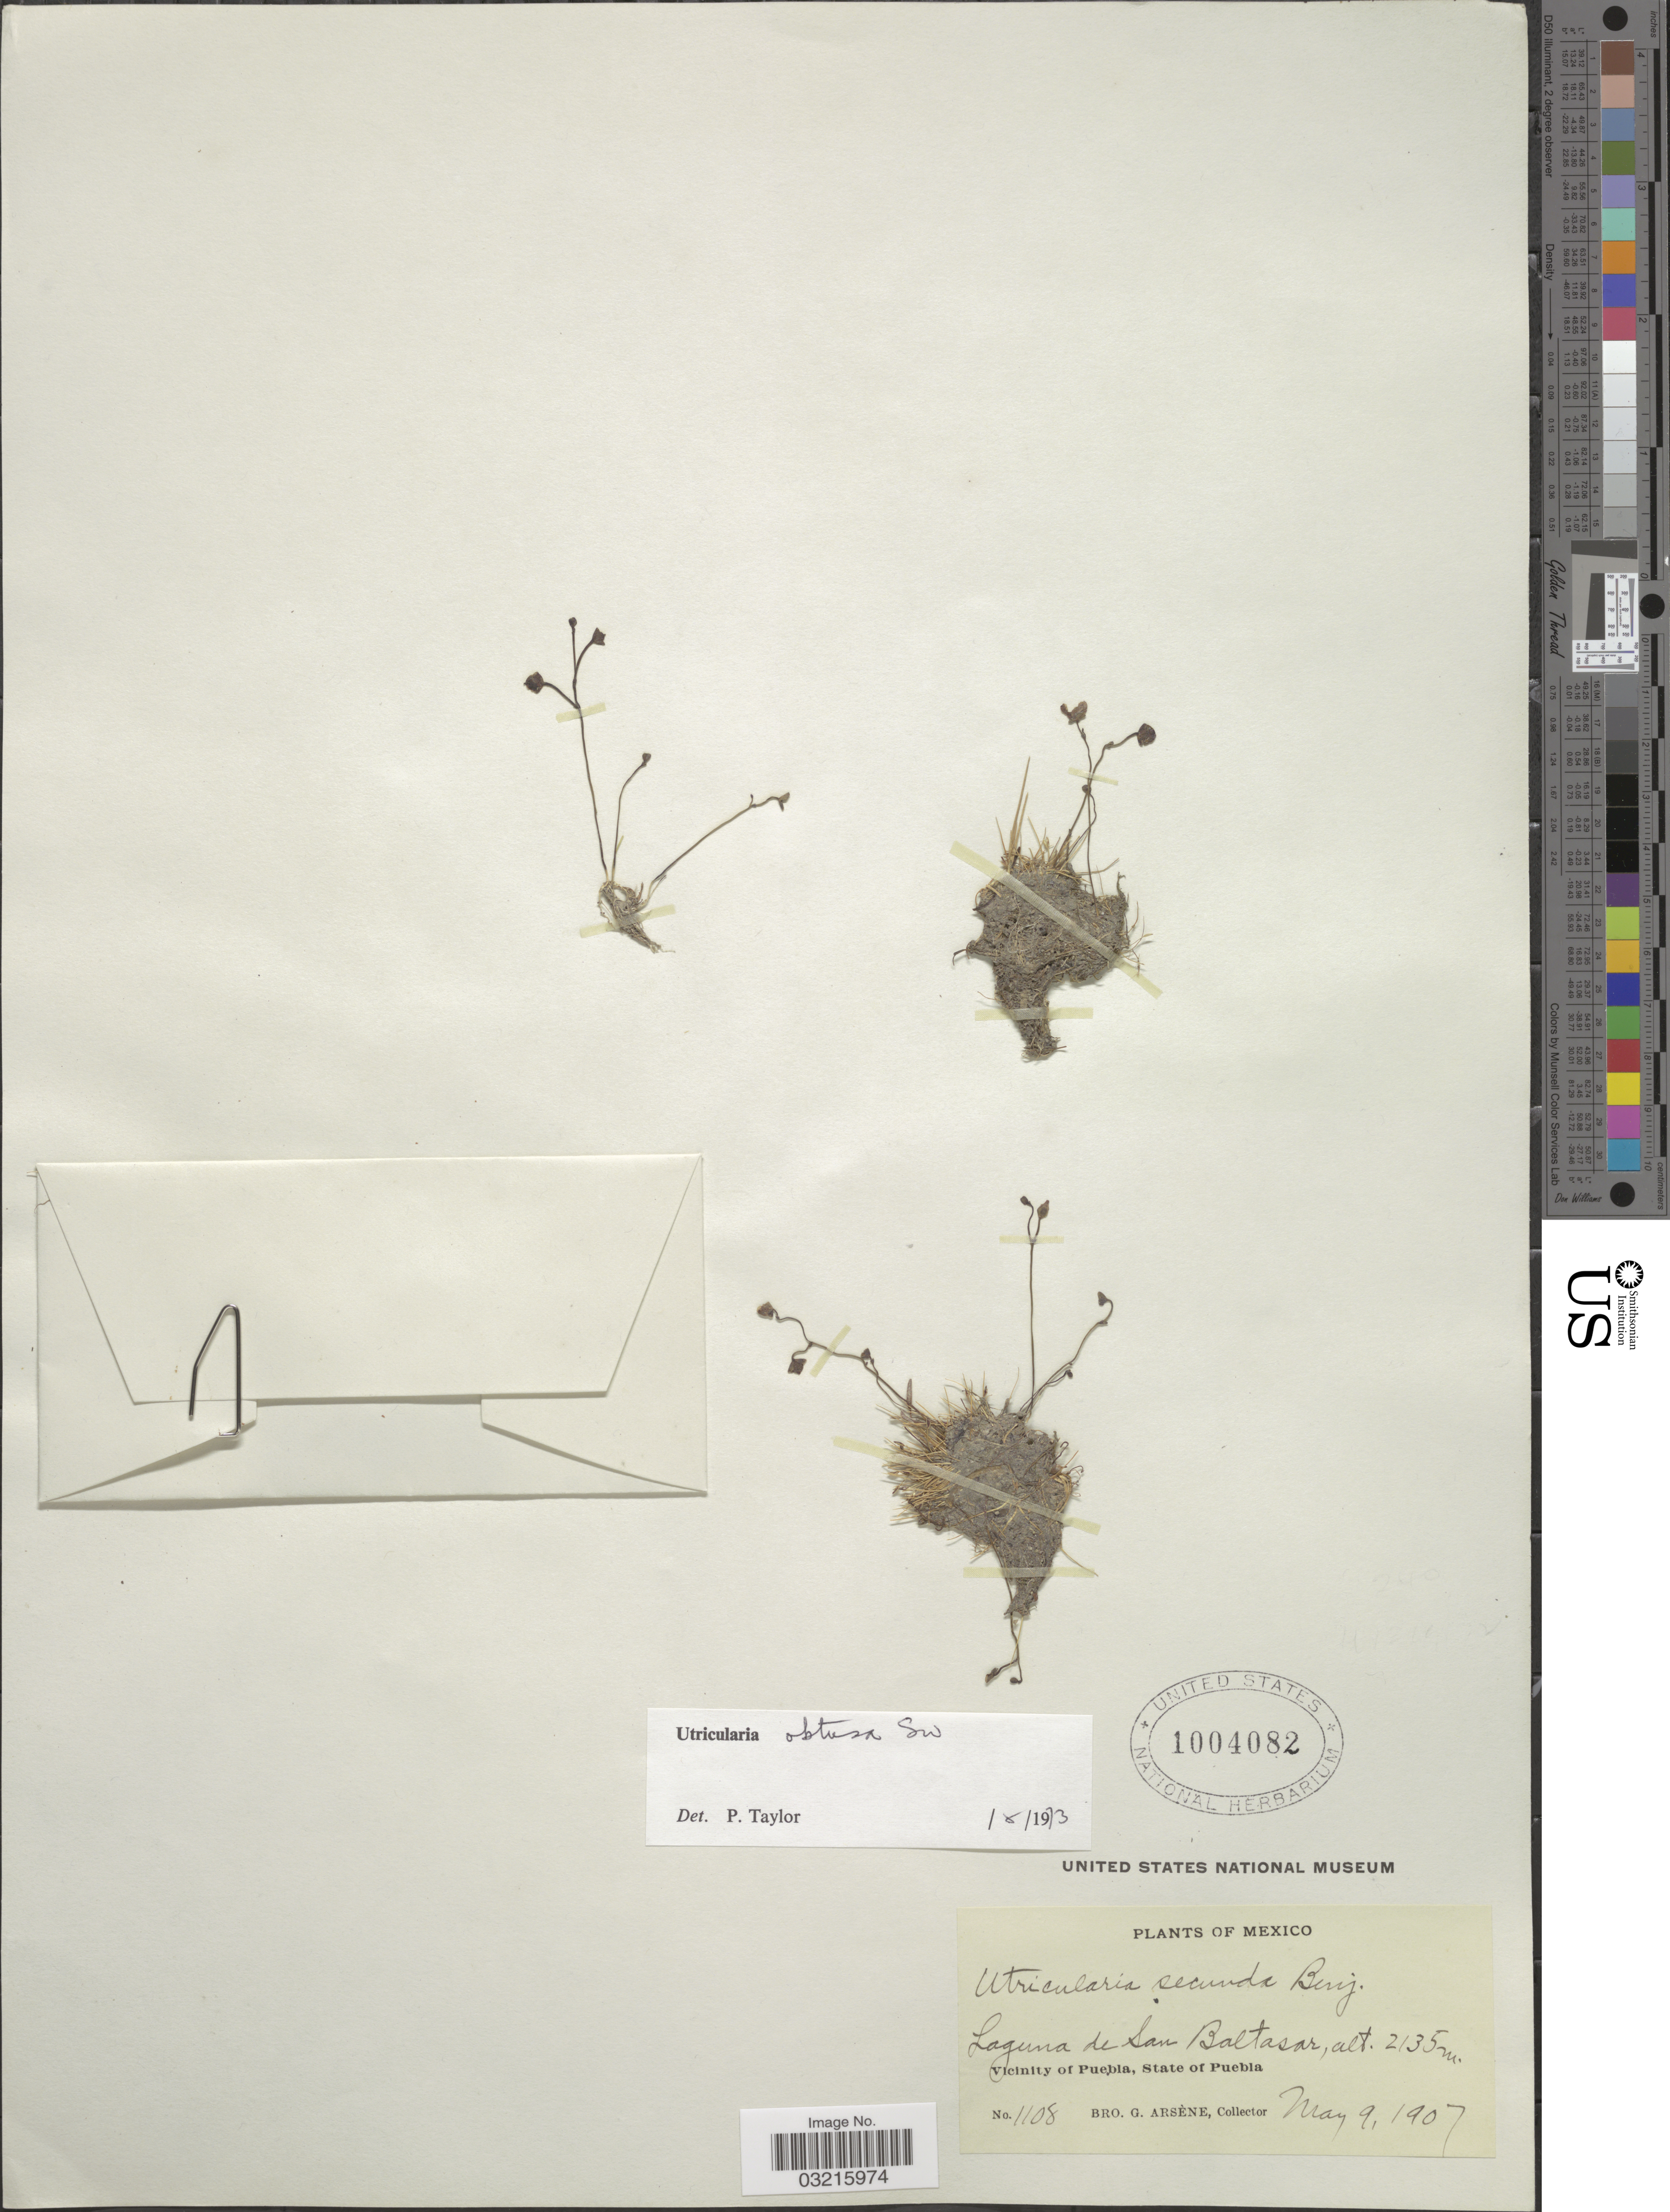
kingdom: Plantae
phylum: Tracheophyta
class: Magnoliopsida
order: Lamiales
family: Lentibulariaceae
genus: Utricularia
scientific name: Utricularia obtusa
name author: Sw.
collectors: Bro. G. Arsène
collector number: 1108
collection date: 1907-05-09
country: Mexico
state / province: Puebla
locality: Laguna de San Baltasar, Vicinity of Puebla.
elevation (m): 2135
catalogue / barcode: US 1004082